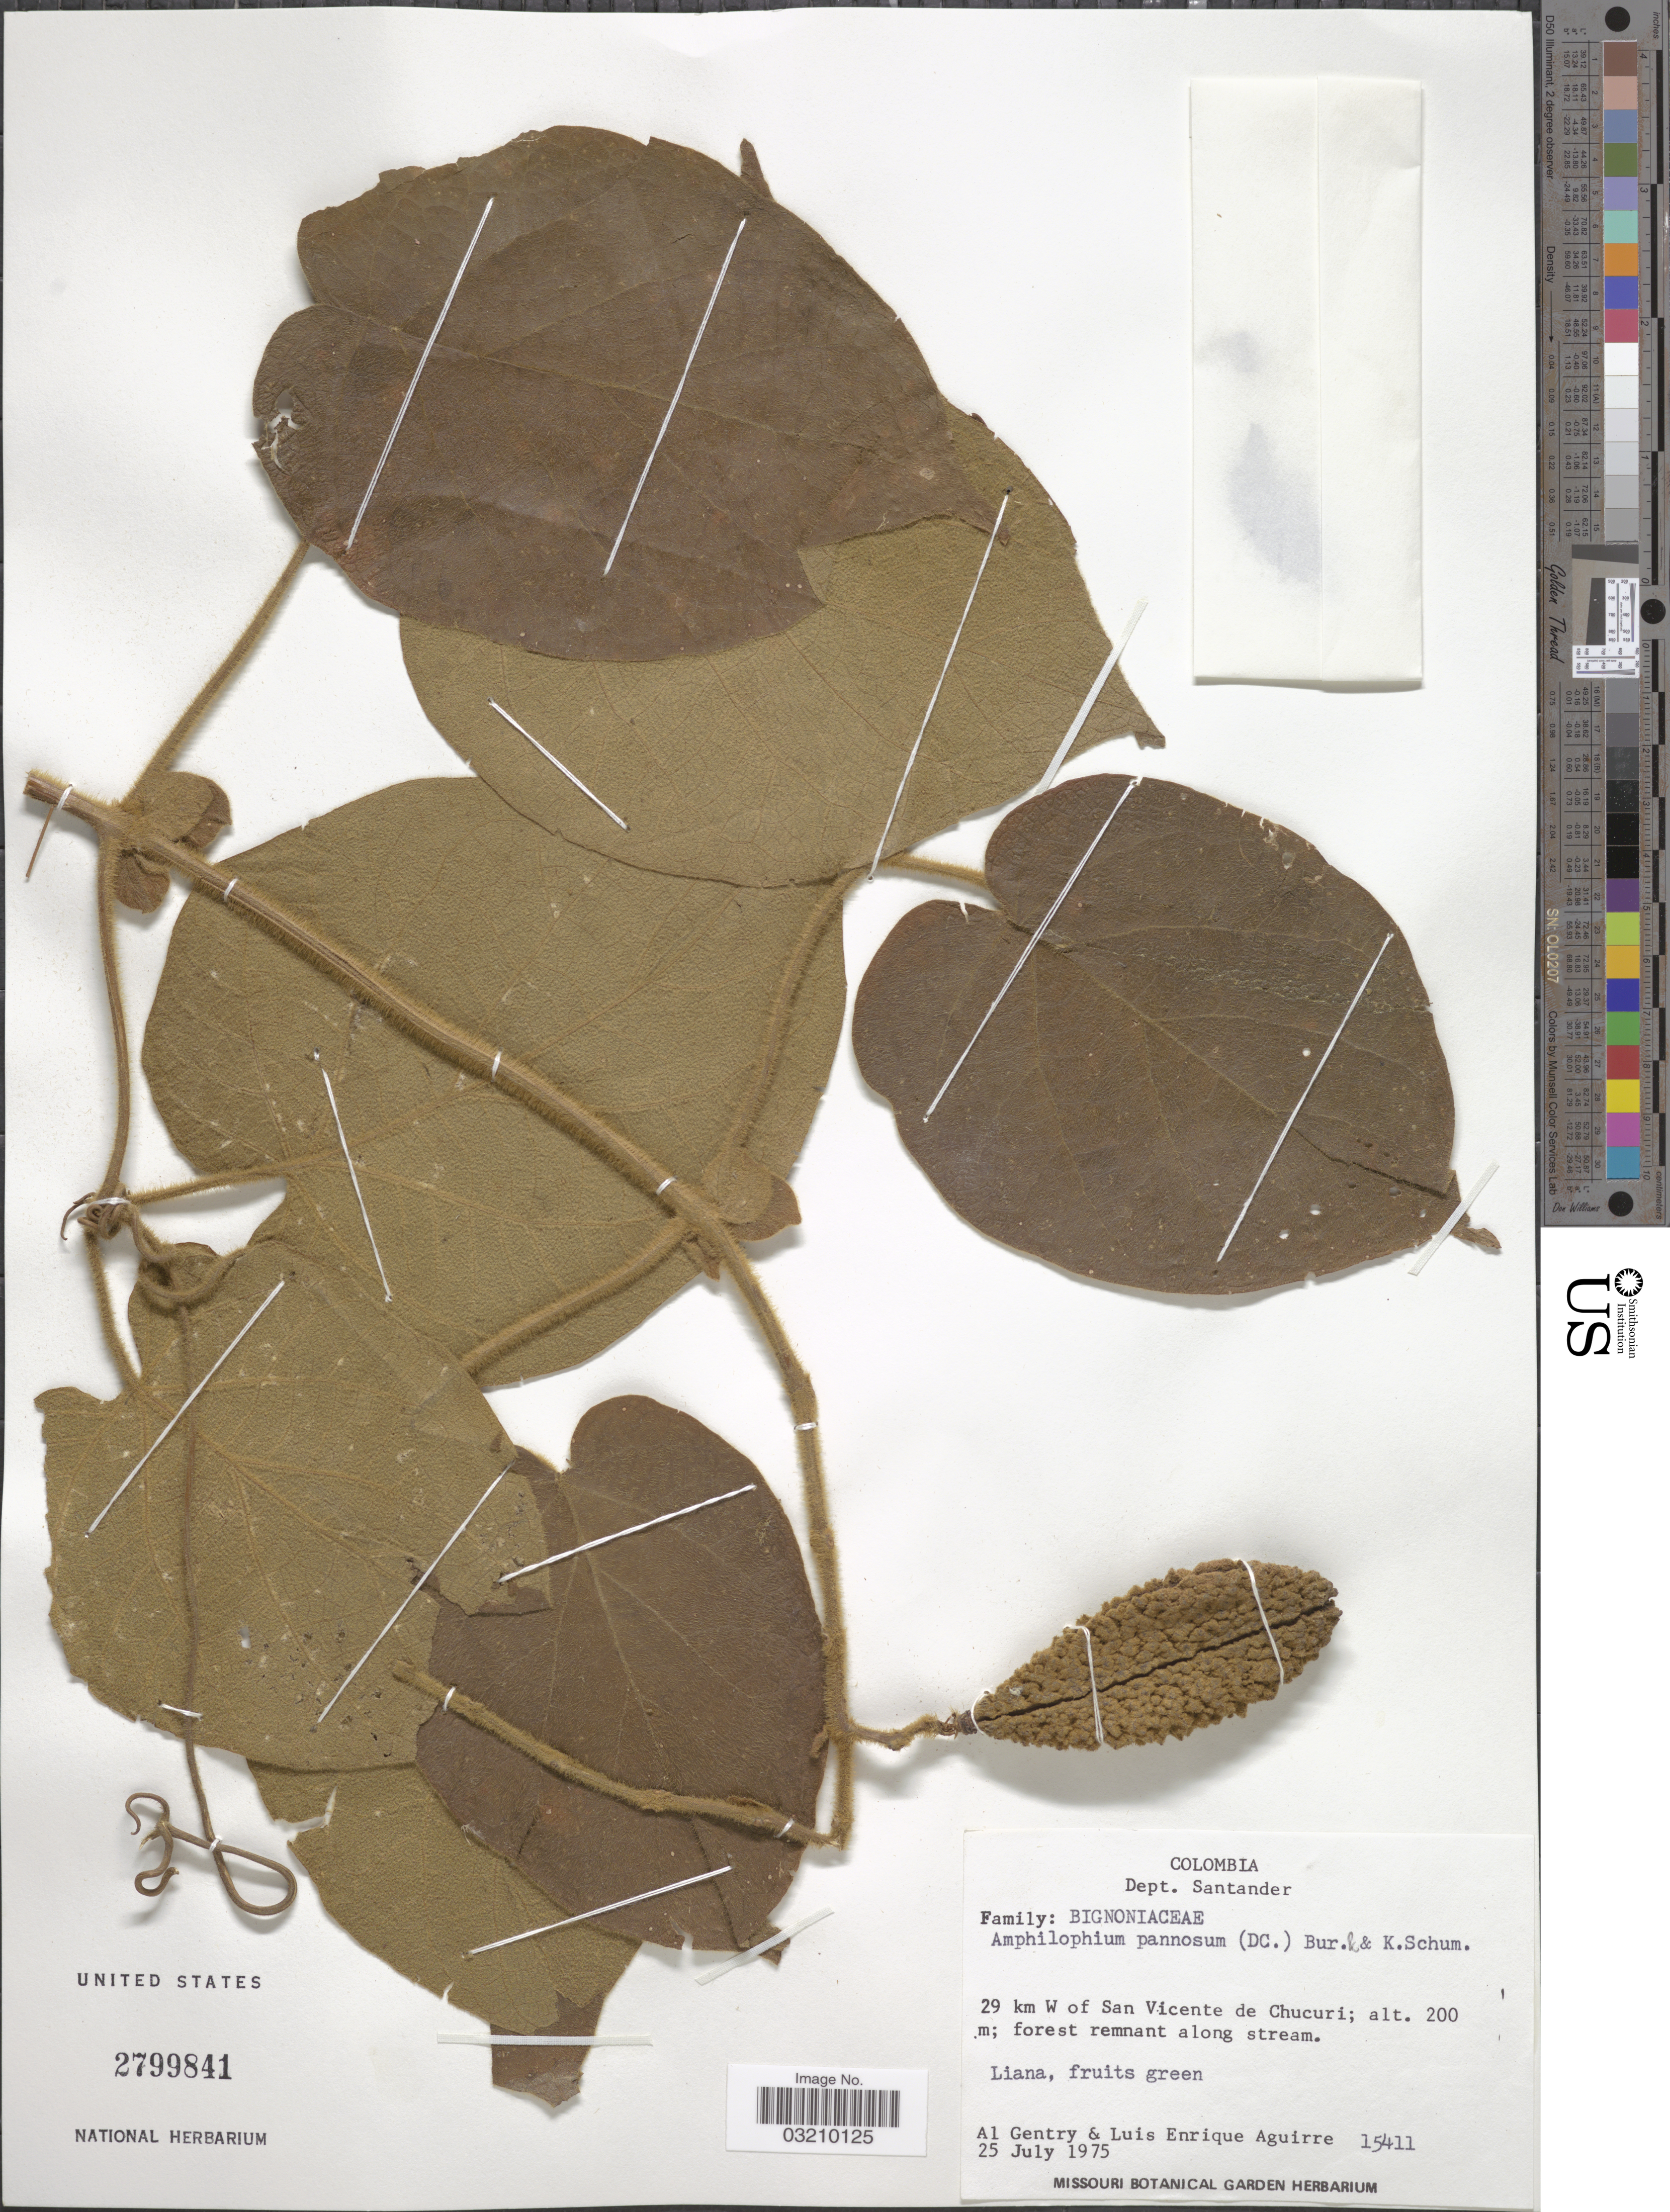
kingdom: Plantae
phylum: Tracheophyta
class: Magnoliopsida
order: Lamiales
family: Bignoniaceae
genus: Amphilophium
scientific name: Amphilophium pannosum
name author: (DC.) Bureau & K. Schum.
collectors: A. H. Gentry & L. Aguirre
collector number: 15411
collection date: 1975-07-25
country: Colombia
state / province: Santander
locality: Dept. Santander. 29 km W of San Vicente de Chucuri.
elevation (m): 200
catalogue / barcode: US 2799841